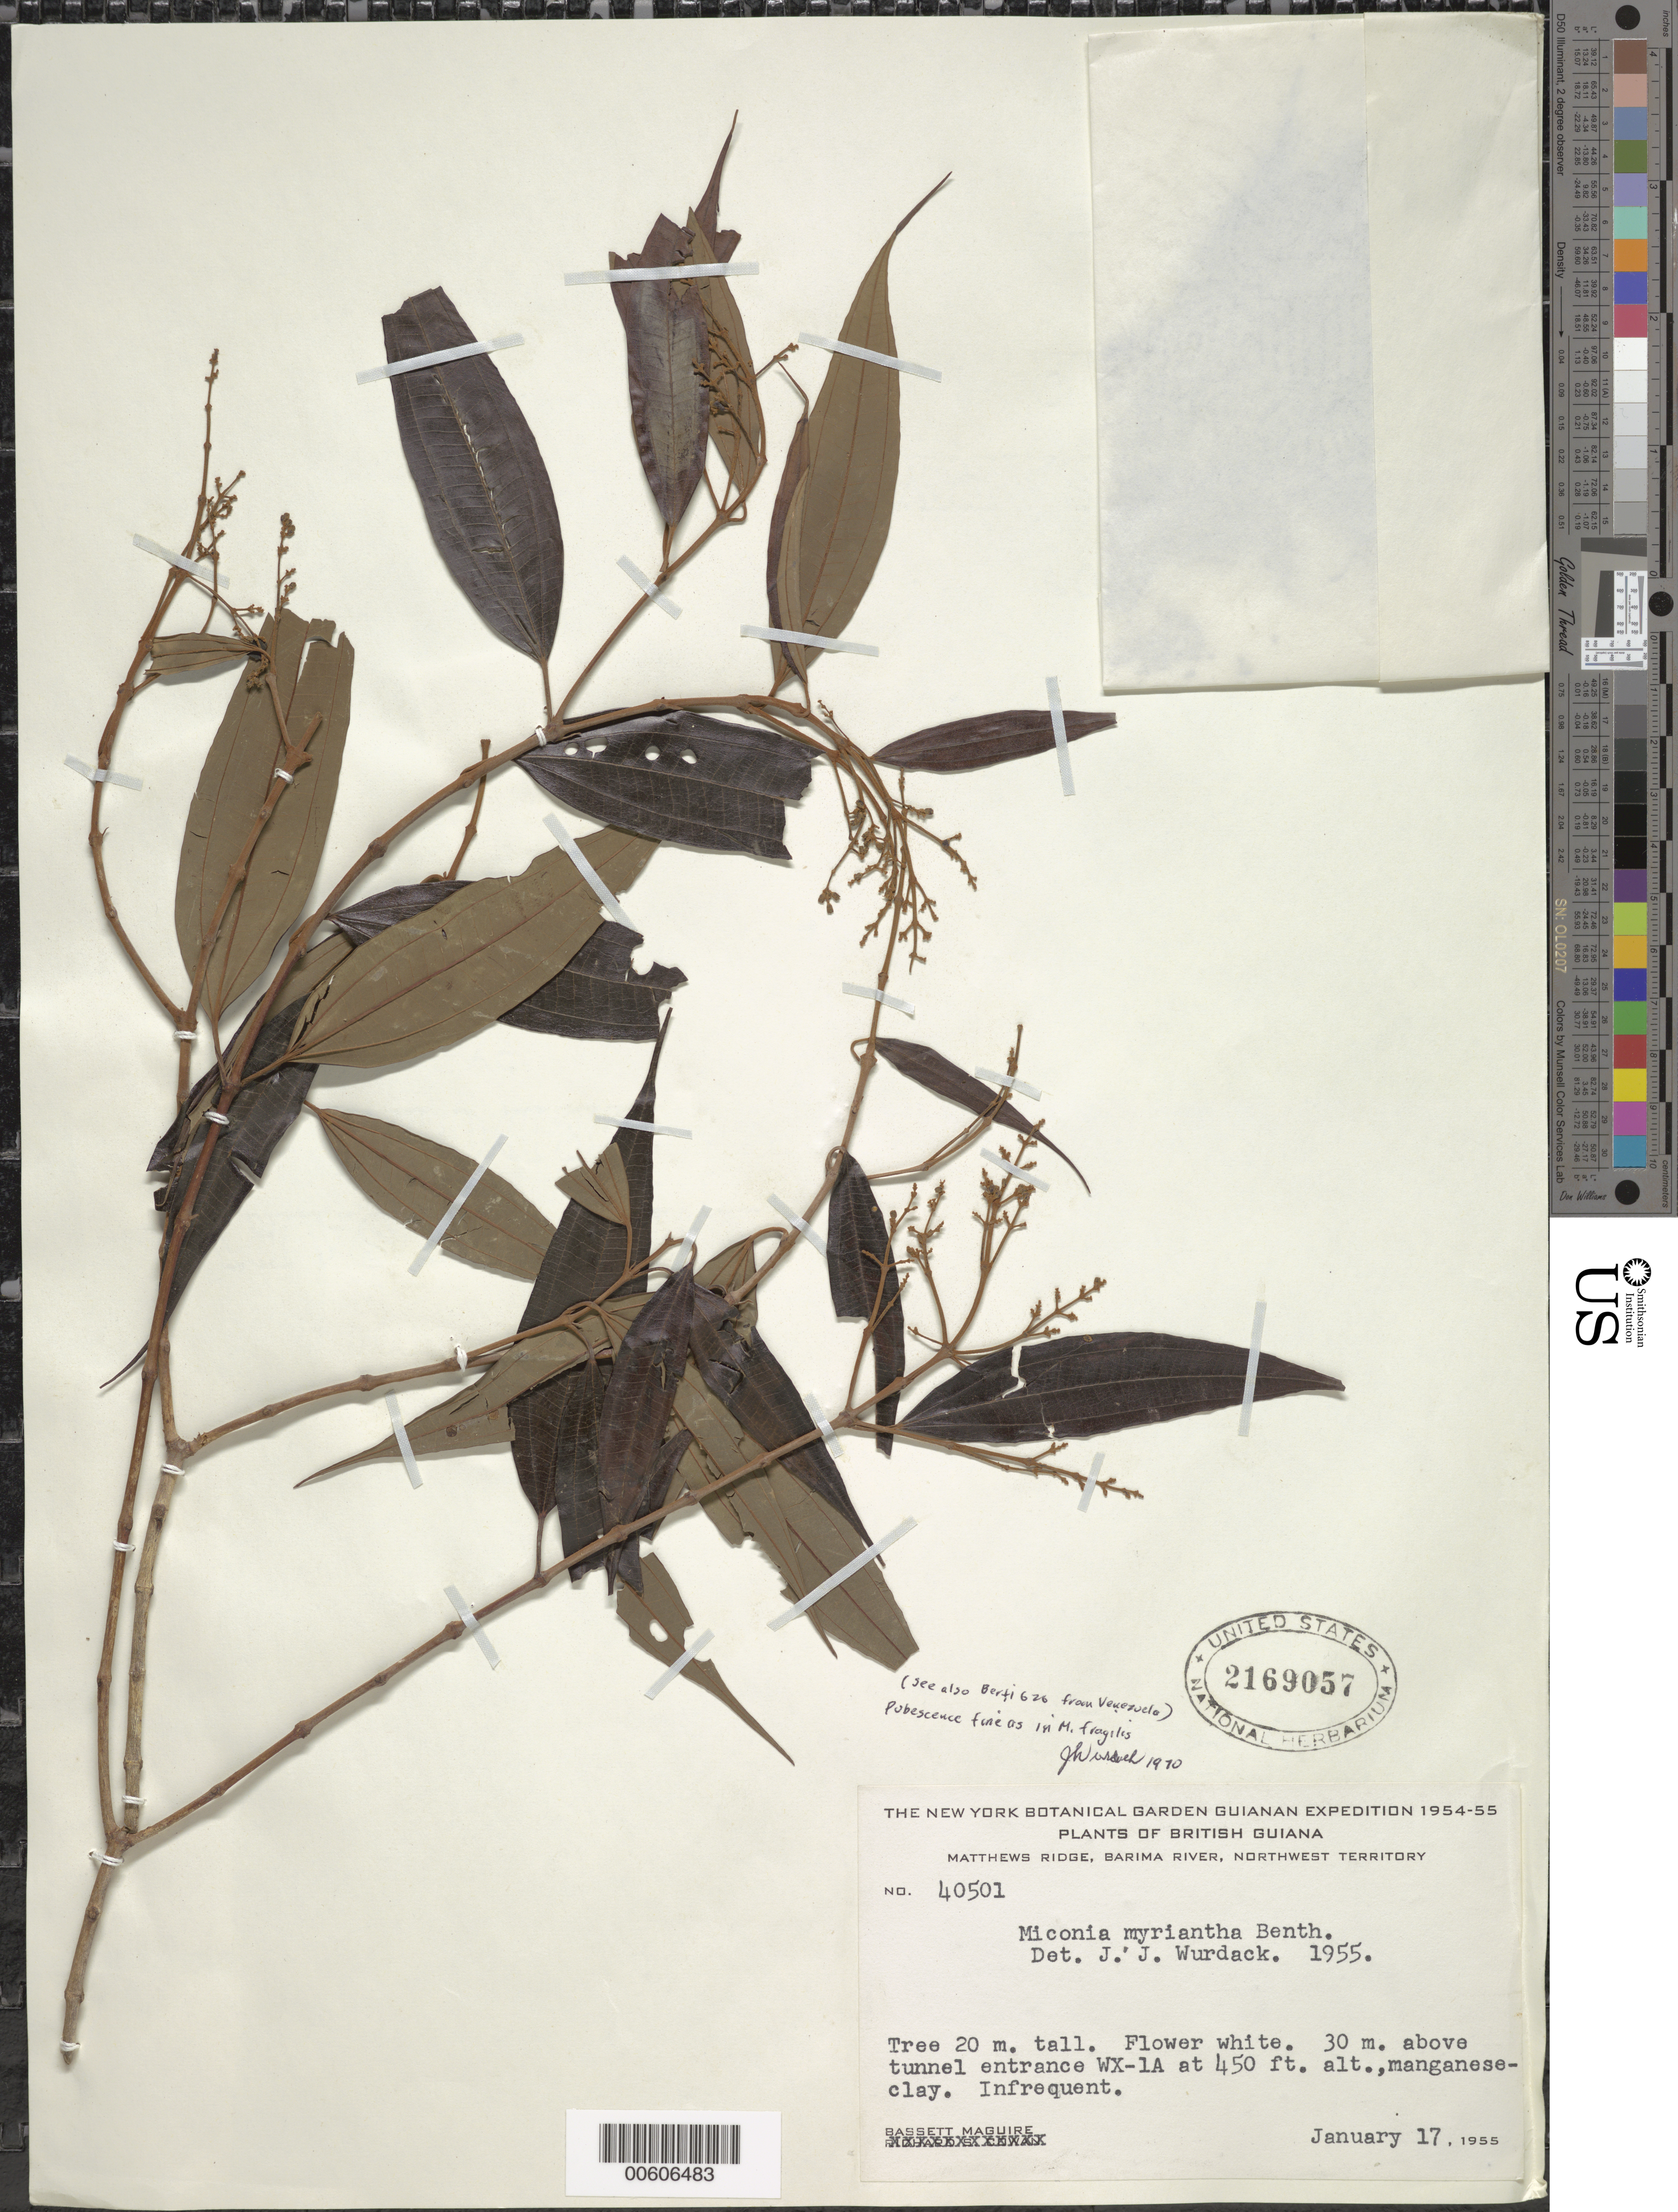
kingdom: Plantae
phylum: Tracheophyta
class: Magnoliopsida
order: Myrtales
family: Melastomataceae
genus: Miconia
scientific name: Miconia fragilis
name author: Naudin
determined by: Wurdack, John J., (US), US (UNITED STATES)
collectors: B. Maguire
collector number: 40501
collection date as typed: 17-Jan-55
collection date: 1955-01-17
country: Guyana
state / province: Barima-Waini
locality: Barima R., Matthews Ridge, 30 m above tunnel entrance WX-1A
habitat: Manganese-clay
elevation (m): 135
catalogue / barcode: US 2169057